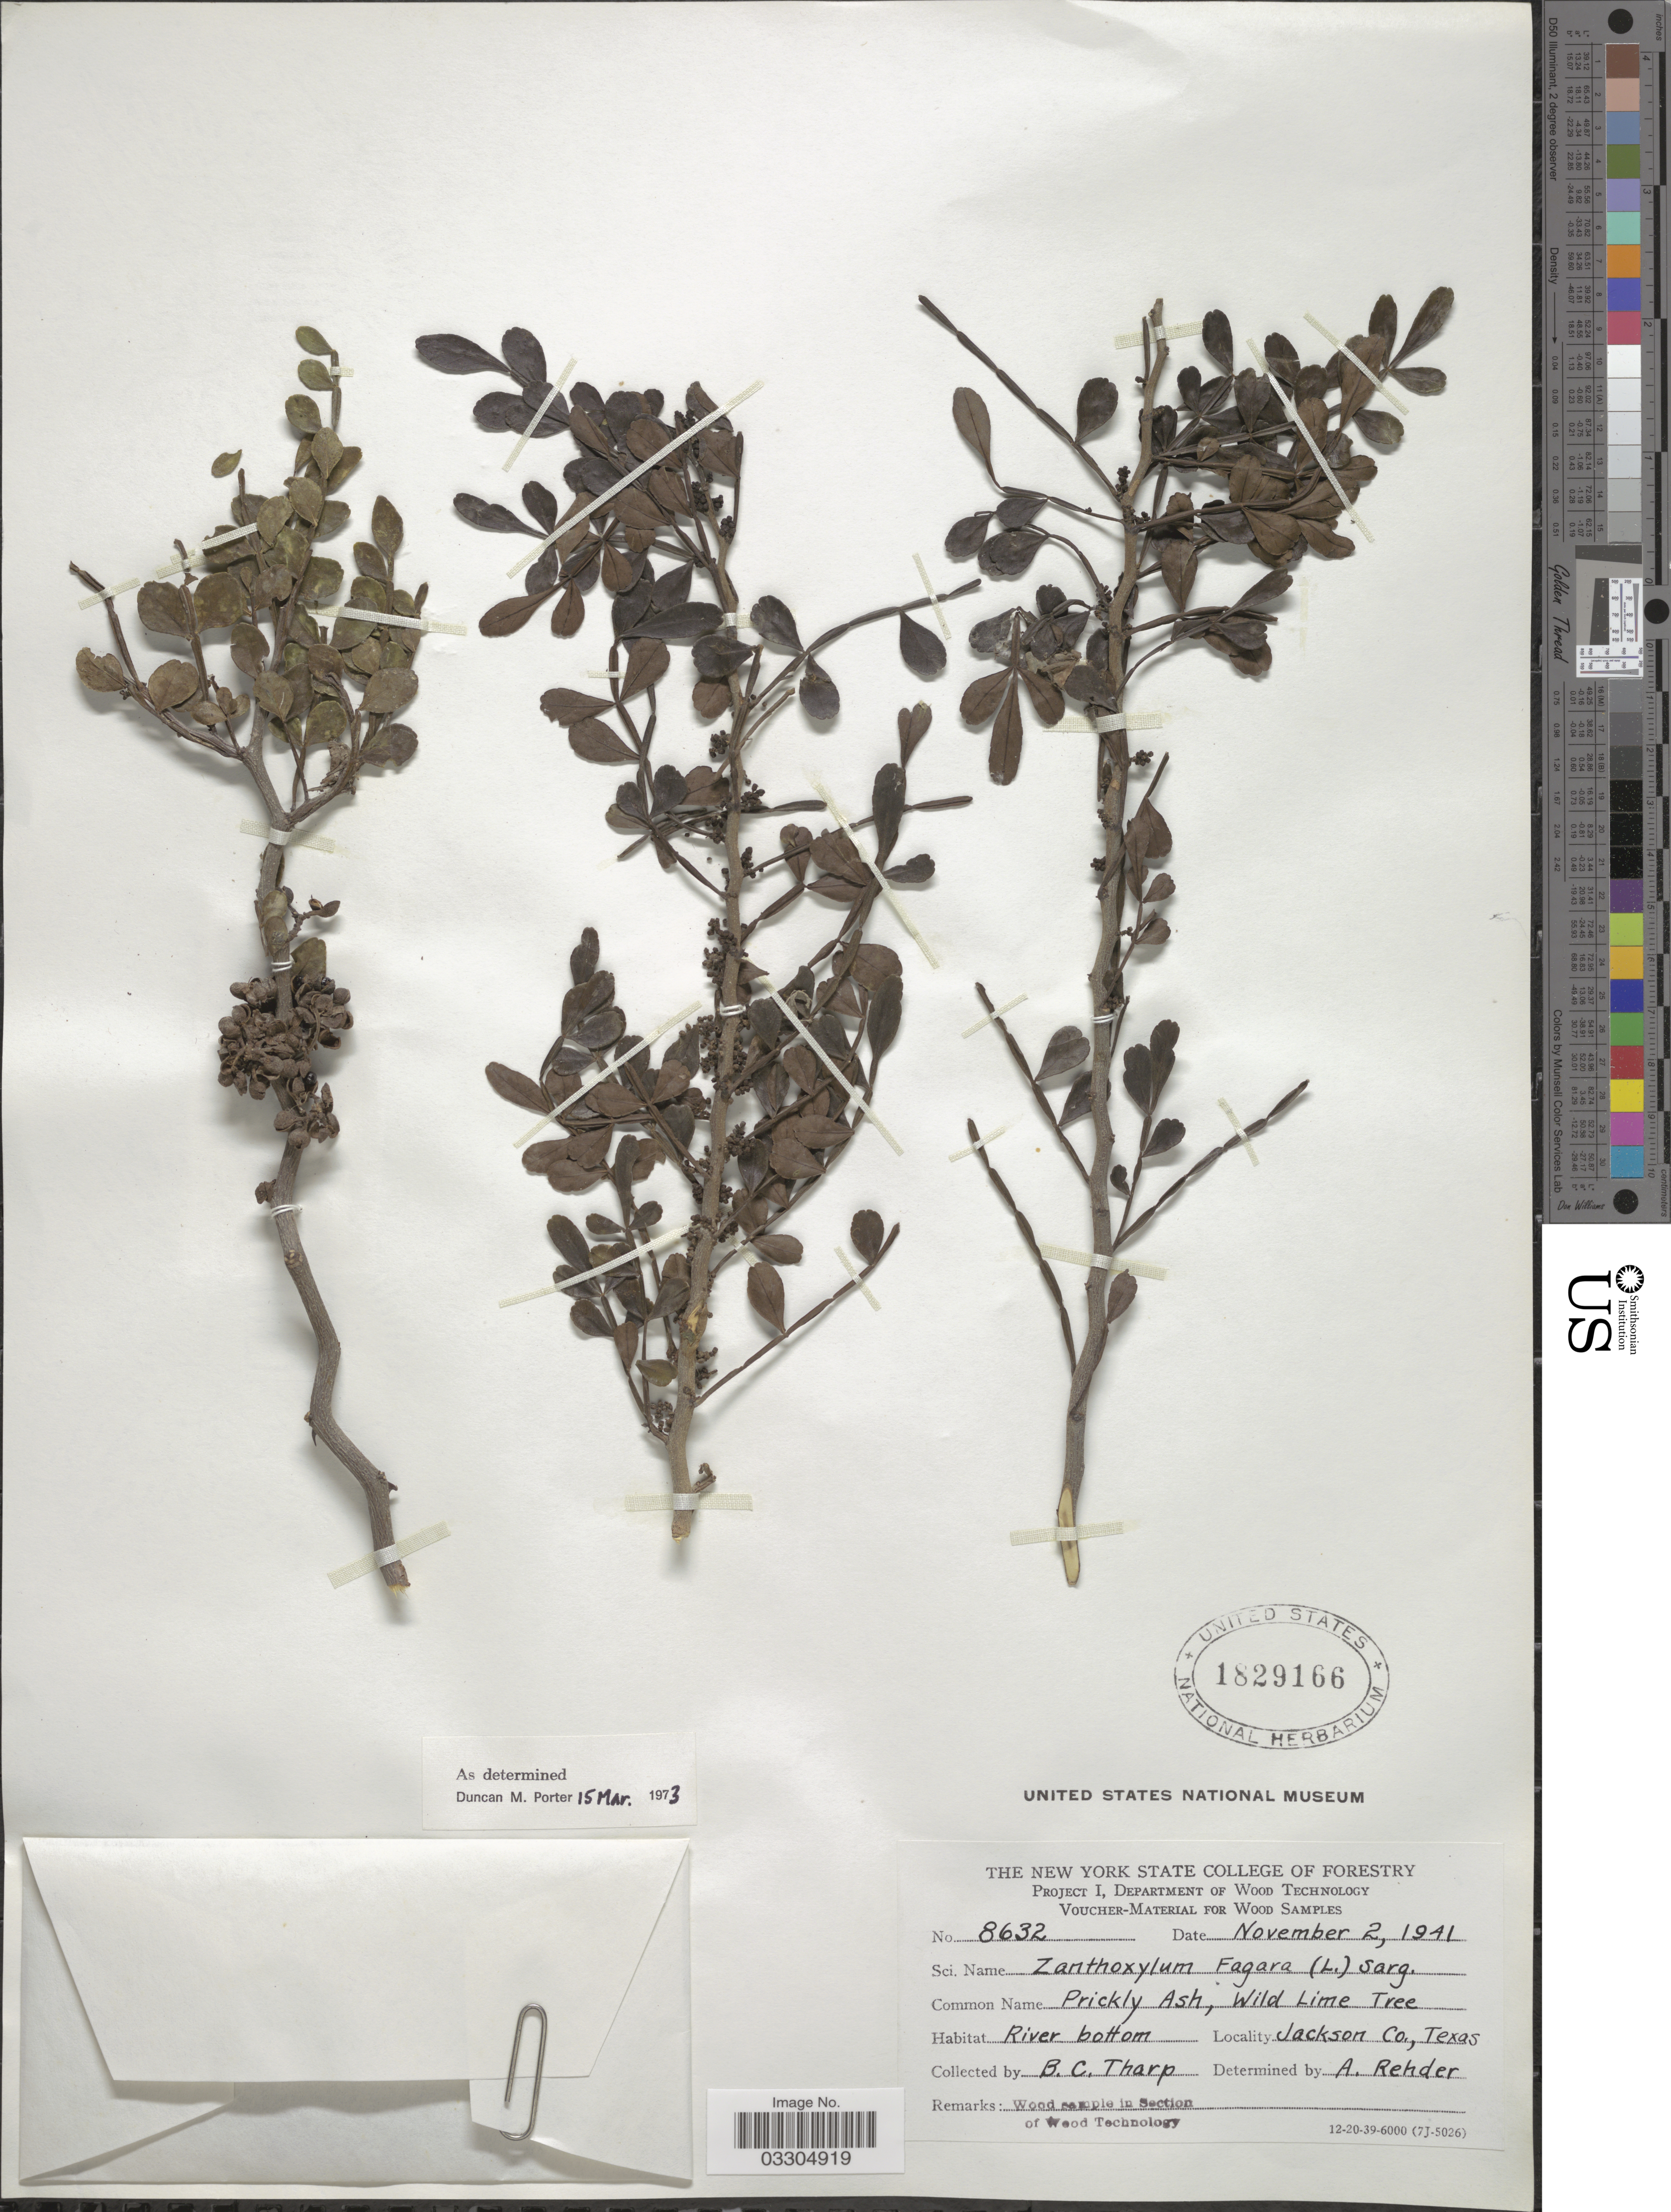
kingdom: Plantae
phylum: Tracheophyta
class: Magnoliopsida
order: Sapindales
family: Rutaceae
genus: Zanthoxylum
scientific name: Zanthoxylum fagara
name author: (L.) Sarg.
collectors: B. C. Tharp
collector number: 8632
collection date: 1941-11-02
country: United States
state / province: Texas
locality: Jackson Co.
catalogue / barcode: US 1829166